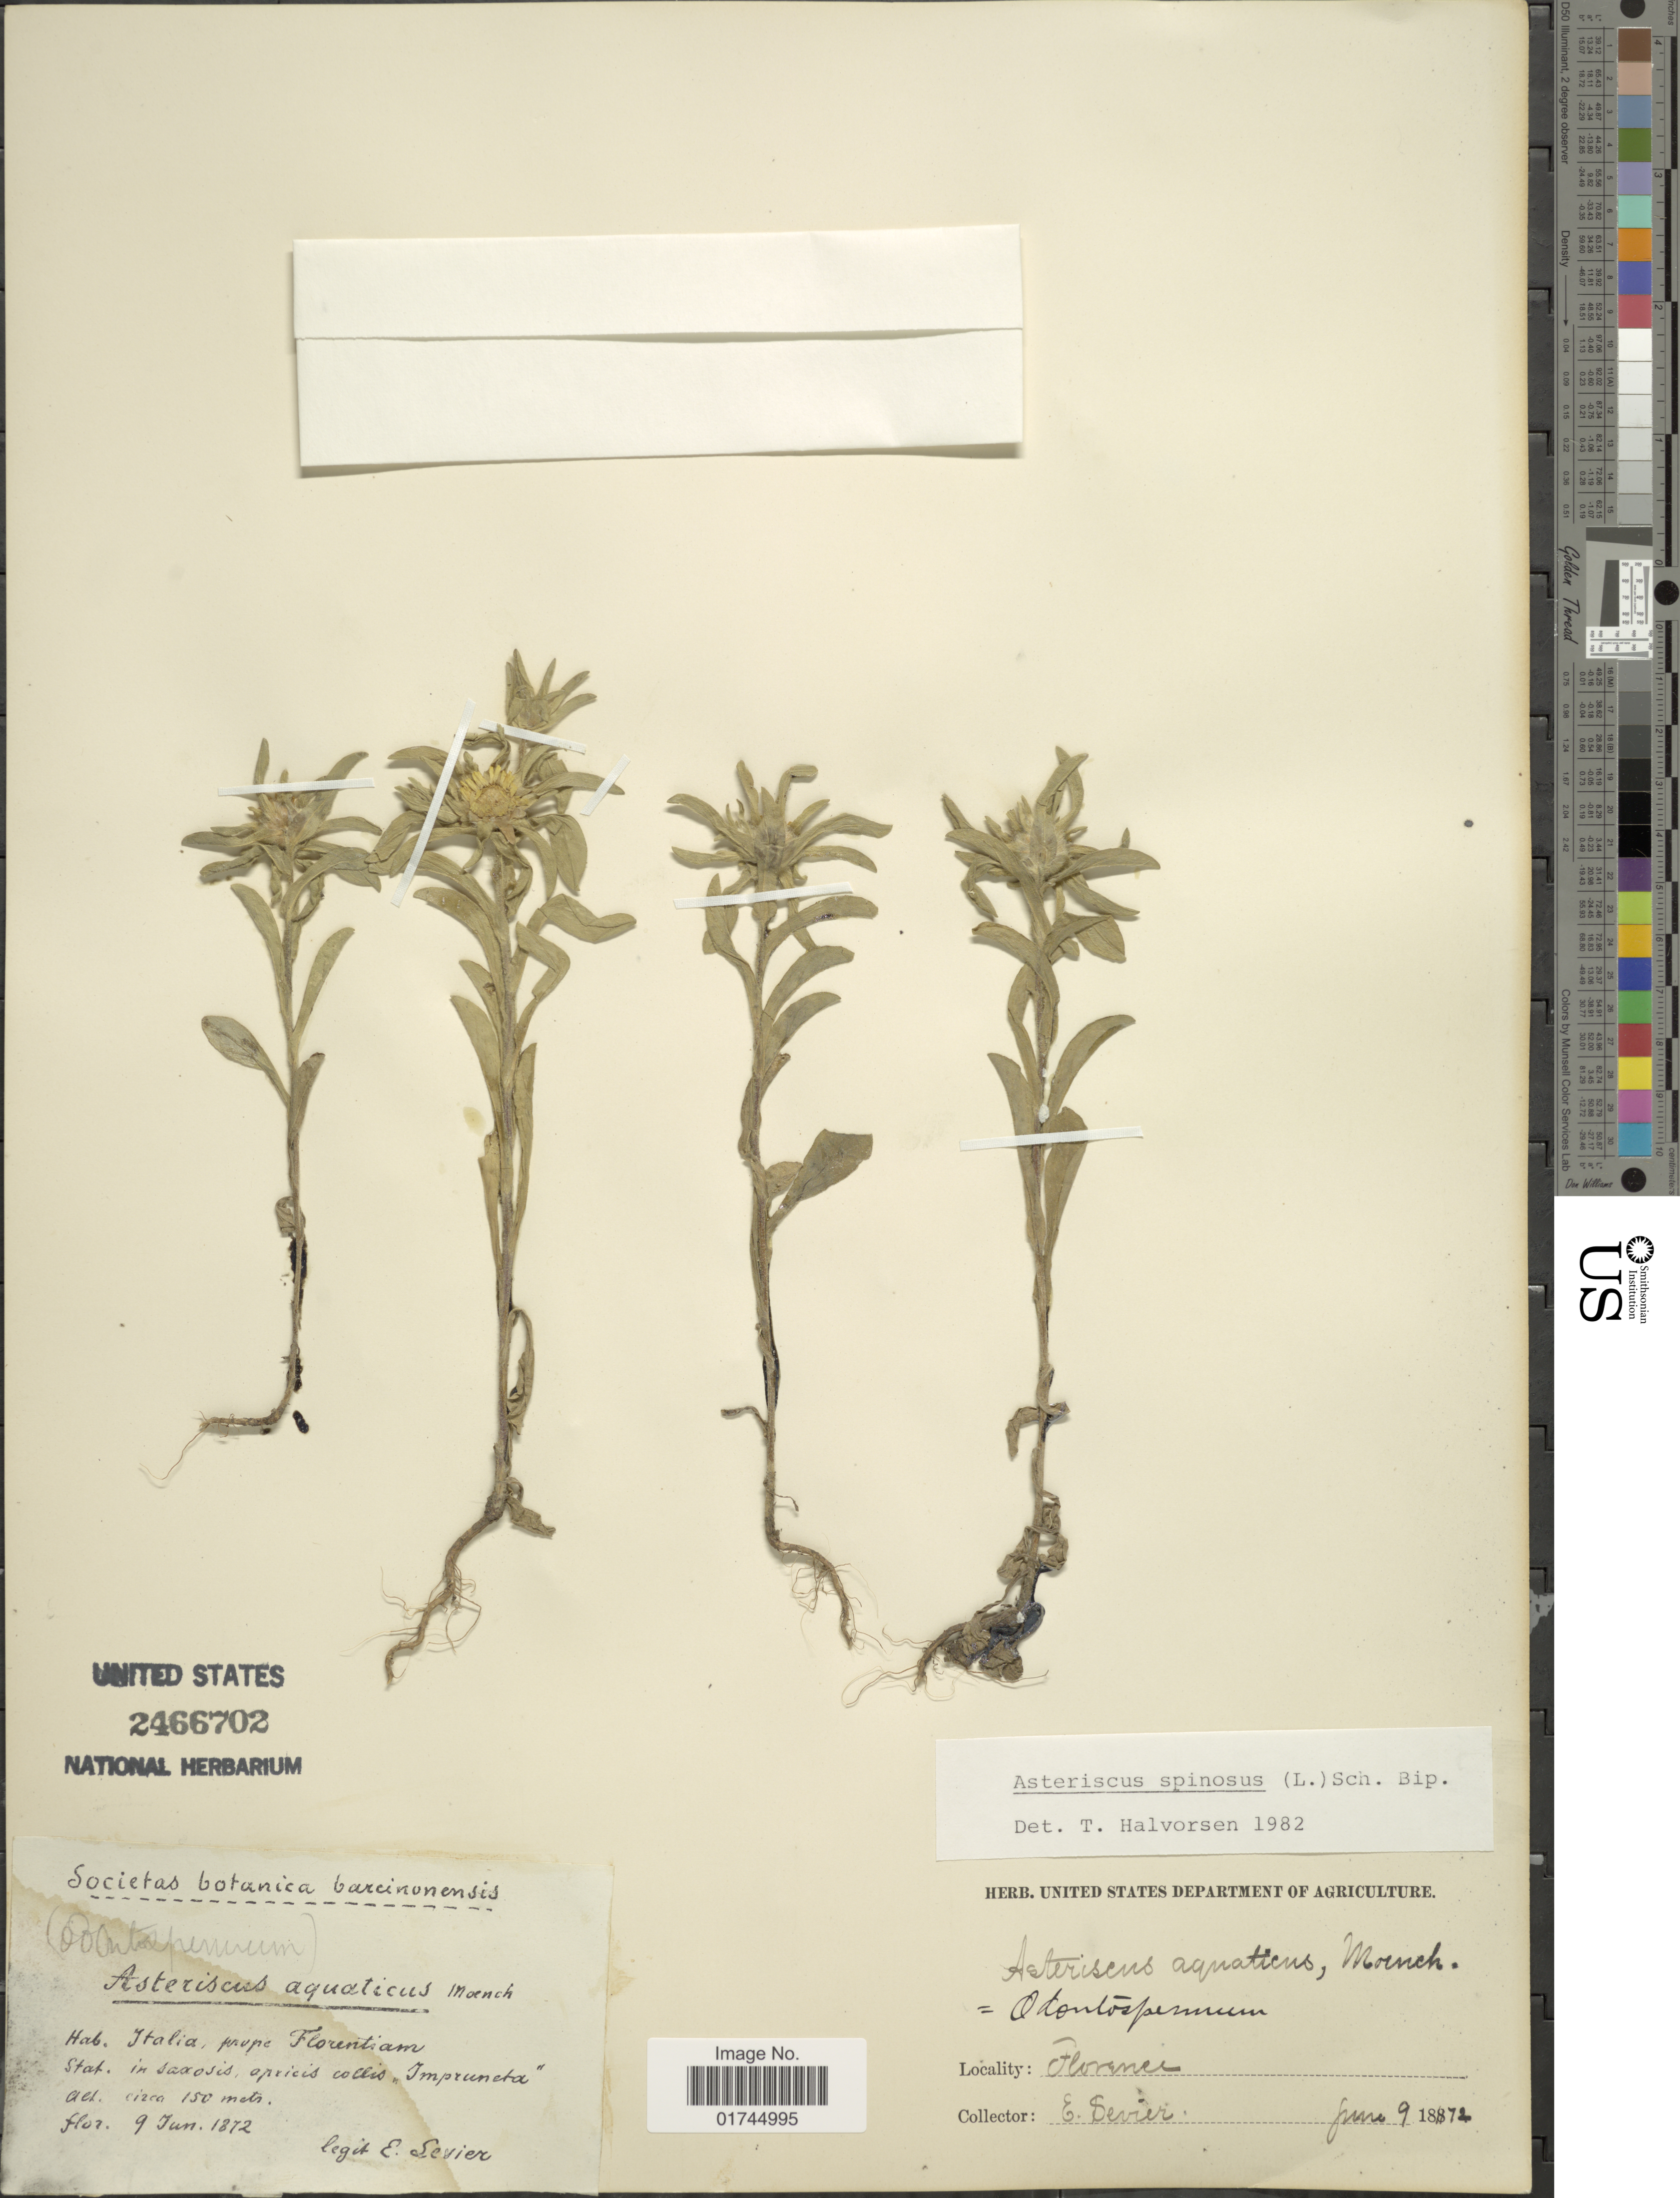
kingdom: Plantae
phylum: Tracheophyta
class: Magnoliopsida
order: Asterales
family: Asteraceae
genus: Asteriscus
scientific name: Asteriscus spinosus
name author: (L.) Sch. Bip.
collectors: E. Sevier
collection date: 1872-06-09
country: Italy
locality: Prope Florentiam. Florance.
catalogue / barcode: US 2466702